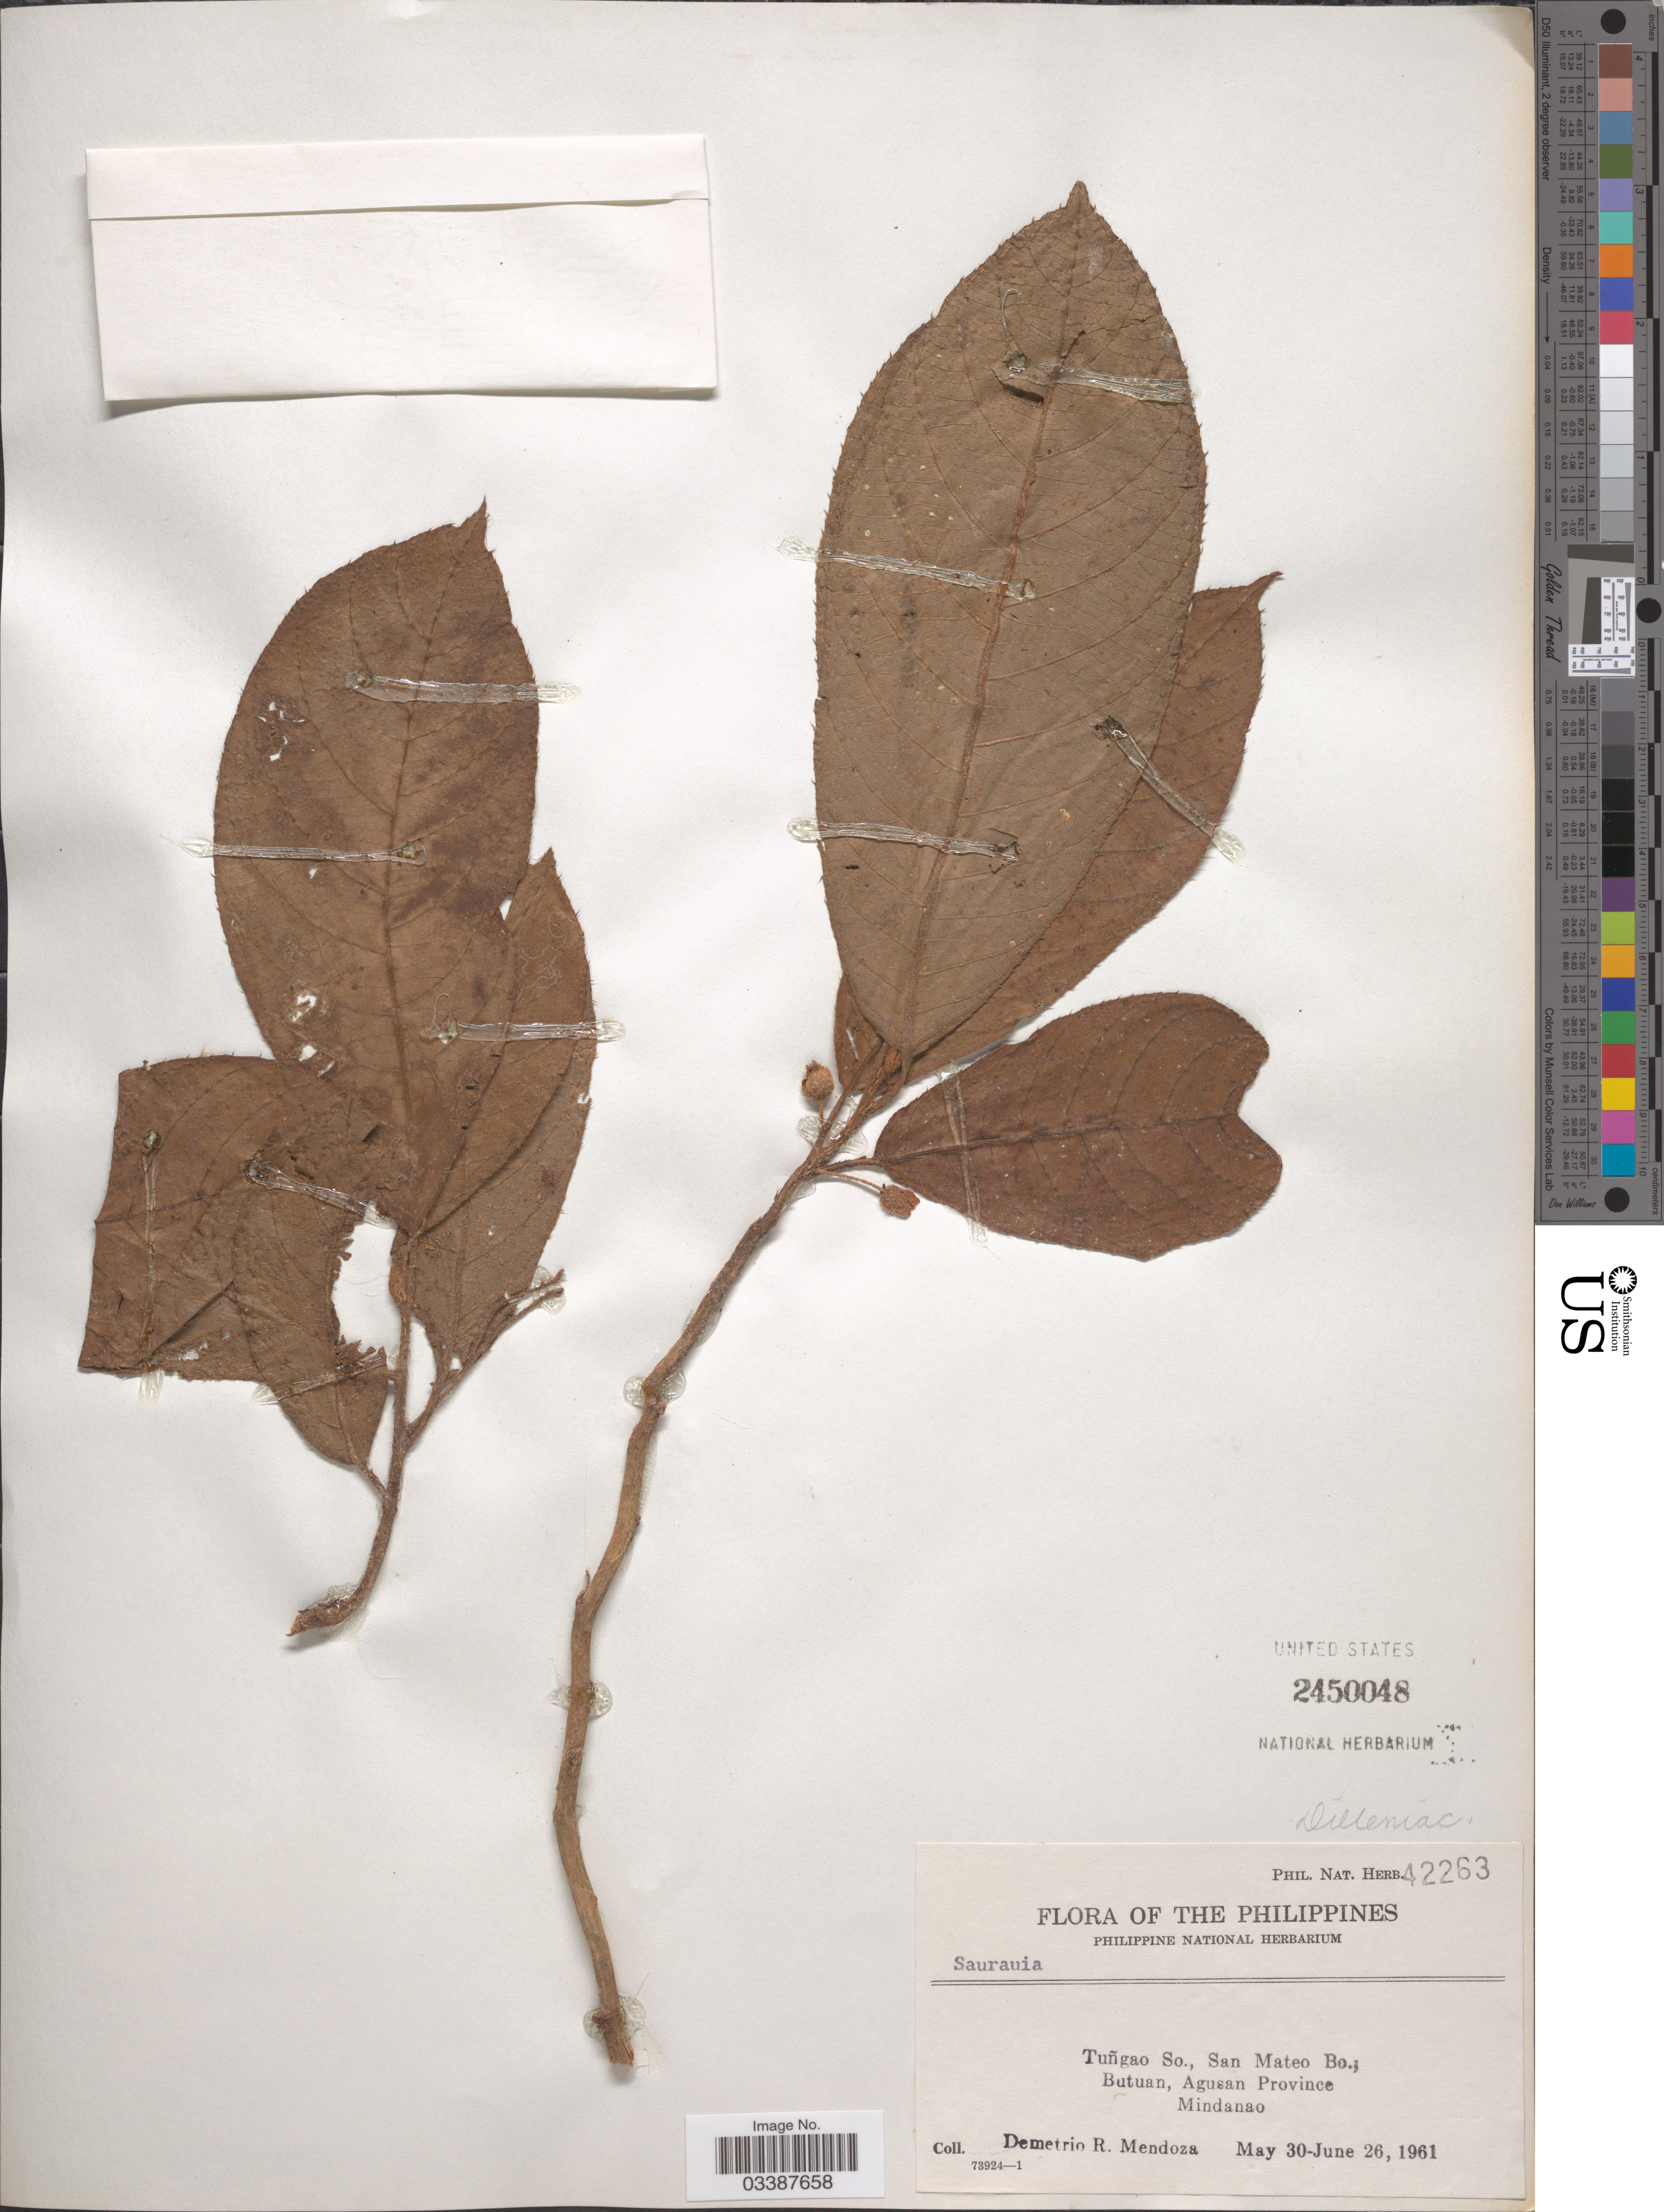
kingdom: Plantae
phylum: Tracheophyta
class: Magnoliopsida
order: Ericales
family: Actinidiaceae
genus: Saurauia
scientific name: Saurauia sp.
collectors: D. Mendoza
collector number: Phil. Nat. Herb. 42263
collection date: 1961-05-30/1961-06-26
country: Philippines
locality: Tuñgao So., San Mateo Bo.; Butuan, Agusan Province, Mindanao.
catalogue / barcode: US 2450048